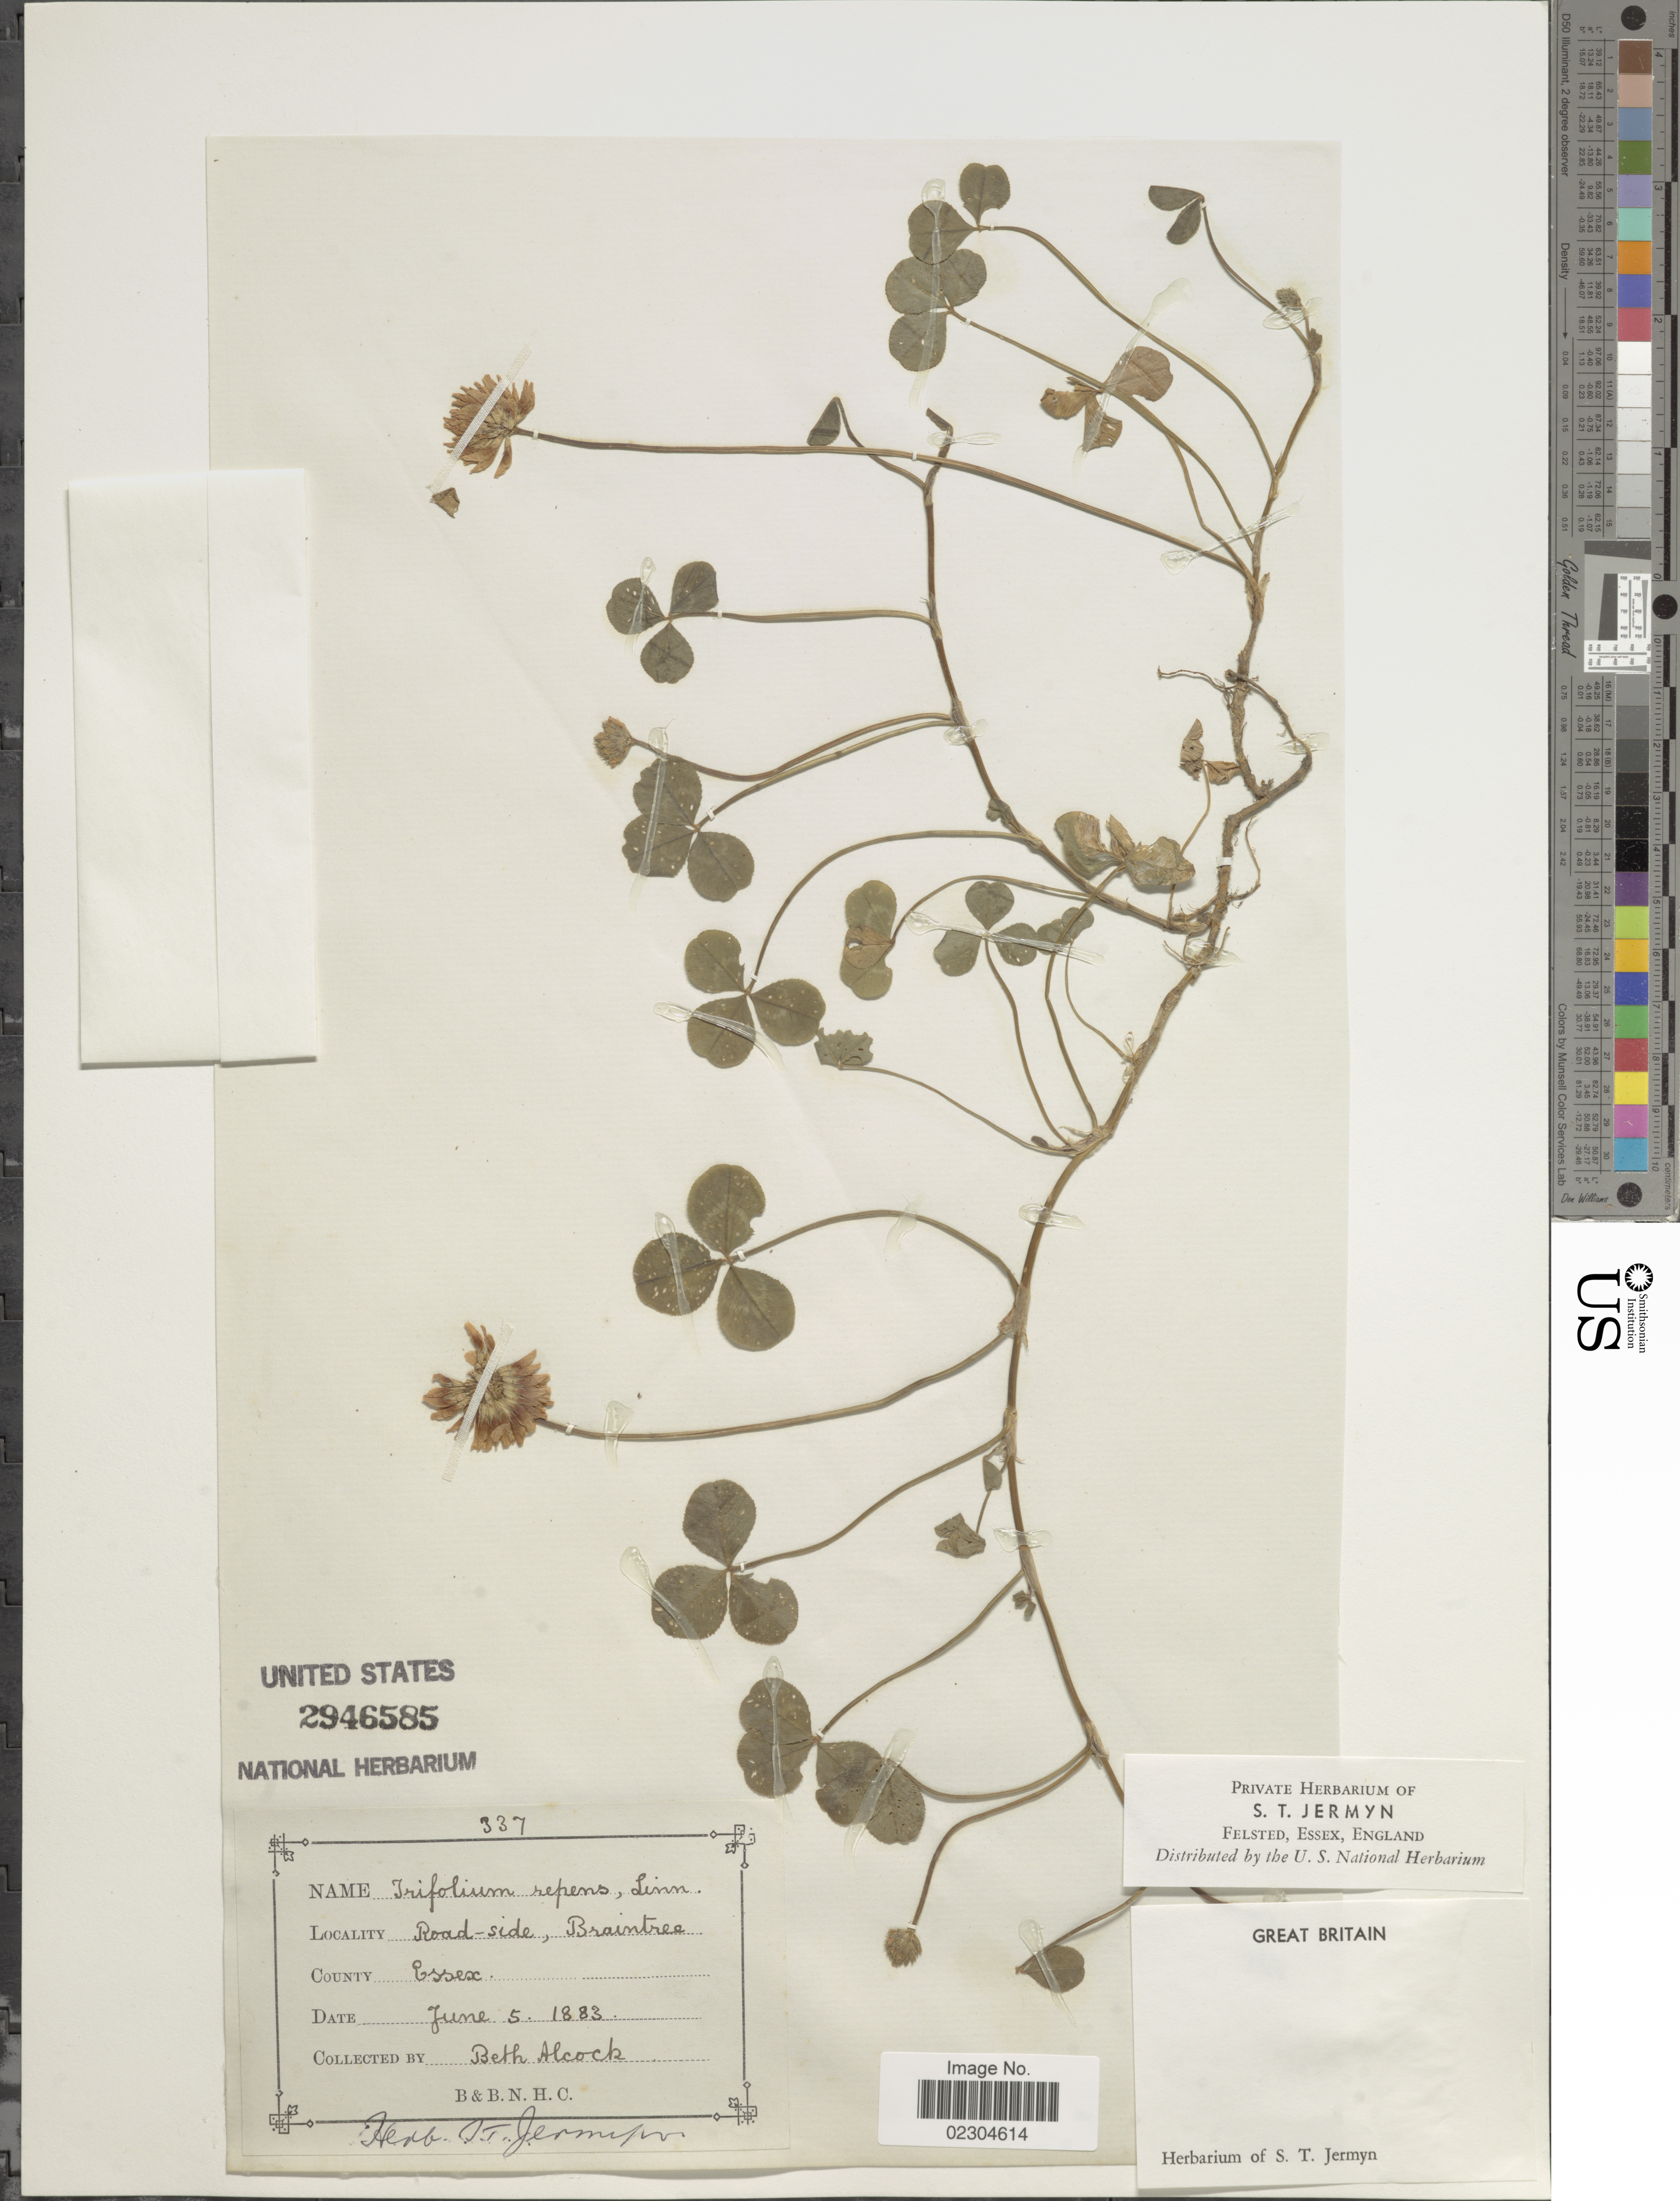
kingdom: Plantae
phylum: Tracheophyta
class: Magnoliopsida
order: Fabales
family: Fabaceae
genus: Trifolium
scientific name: Trifolium repens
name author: L.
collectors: B. Alcock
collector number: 337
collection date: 1883-06-05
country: United Kingdom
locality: Great Britain, Road-side, Braintree, County Essex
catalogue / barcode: US 2946585